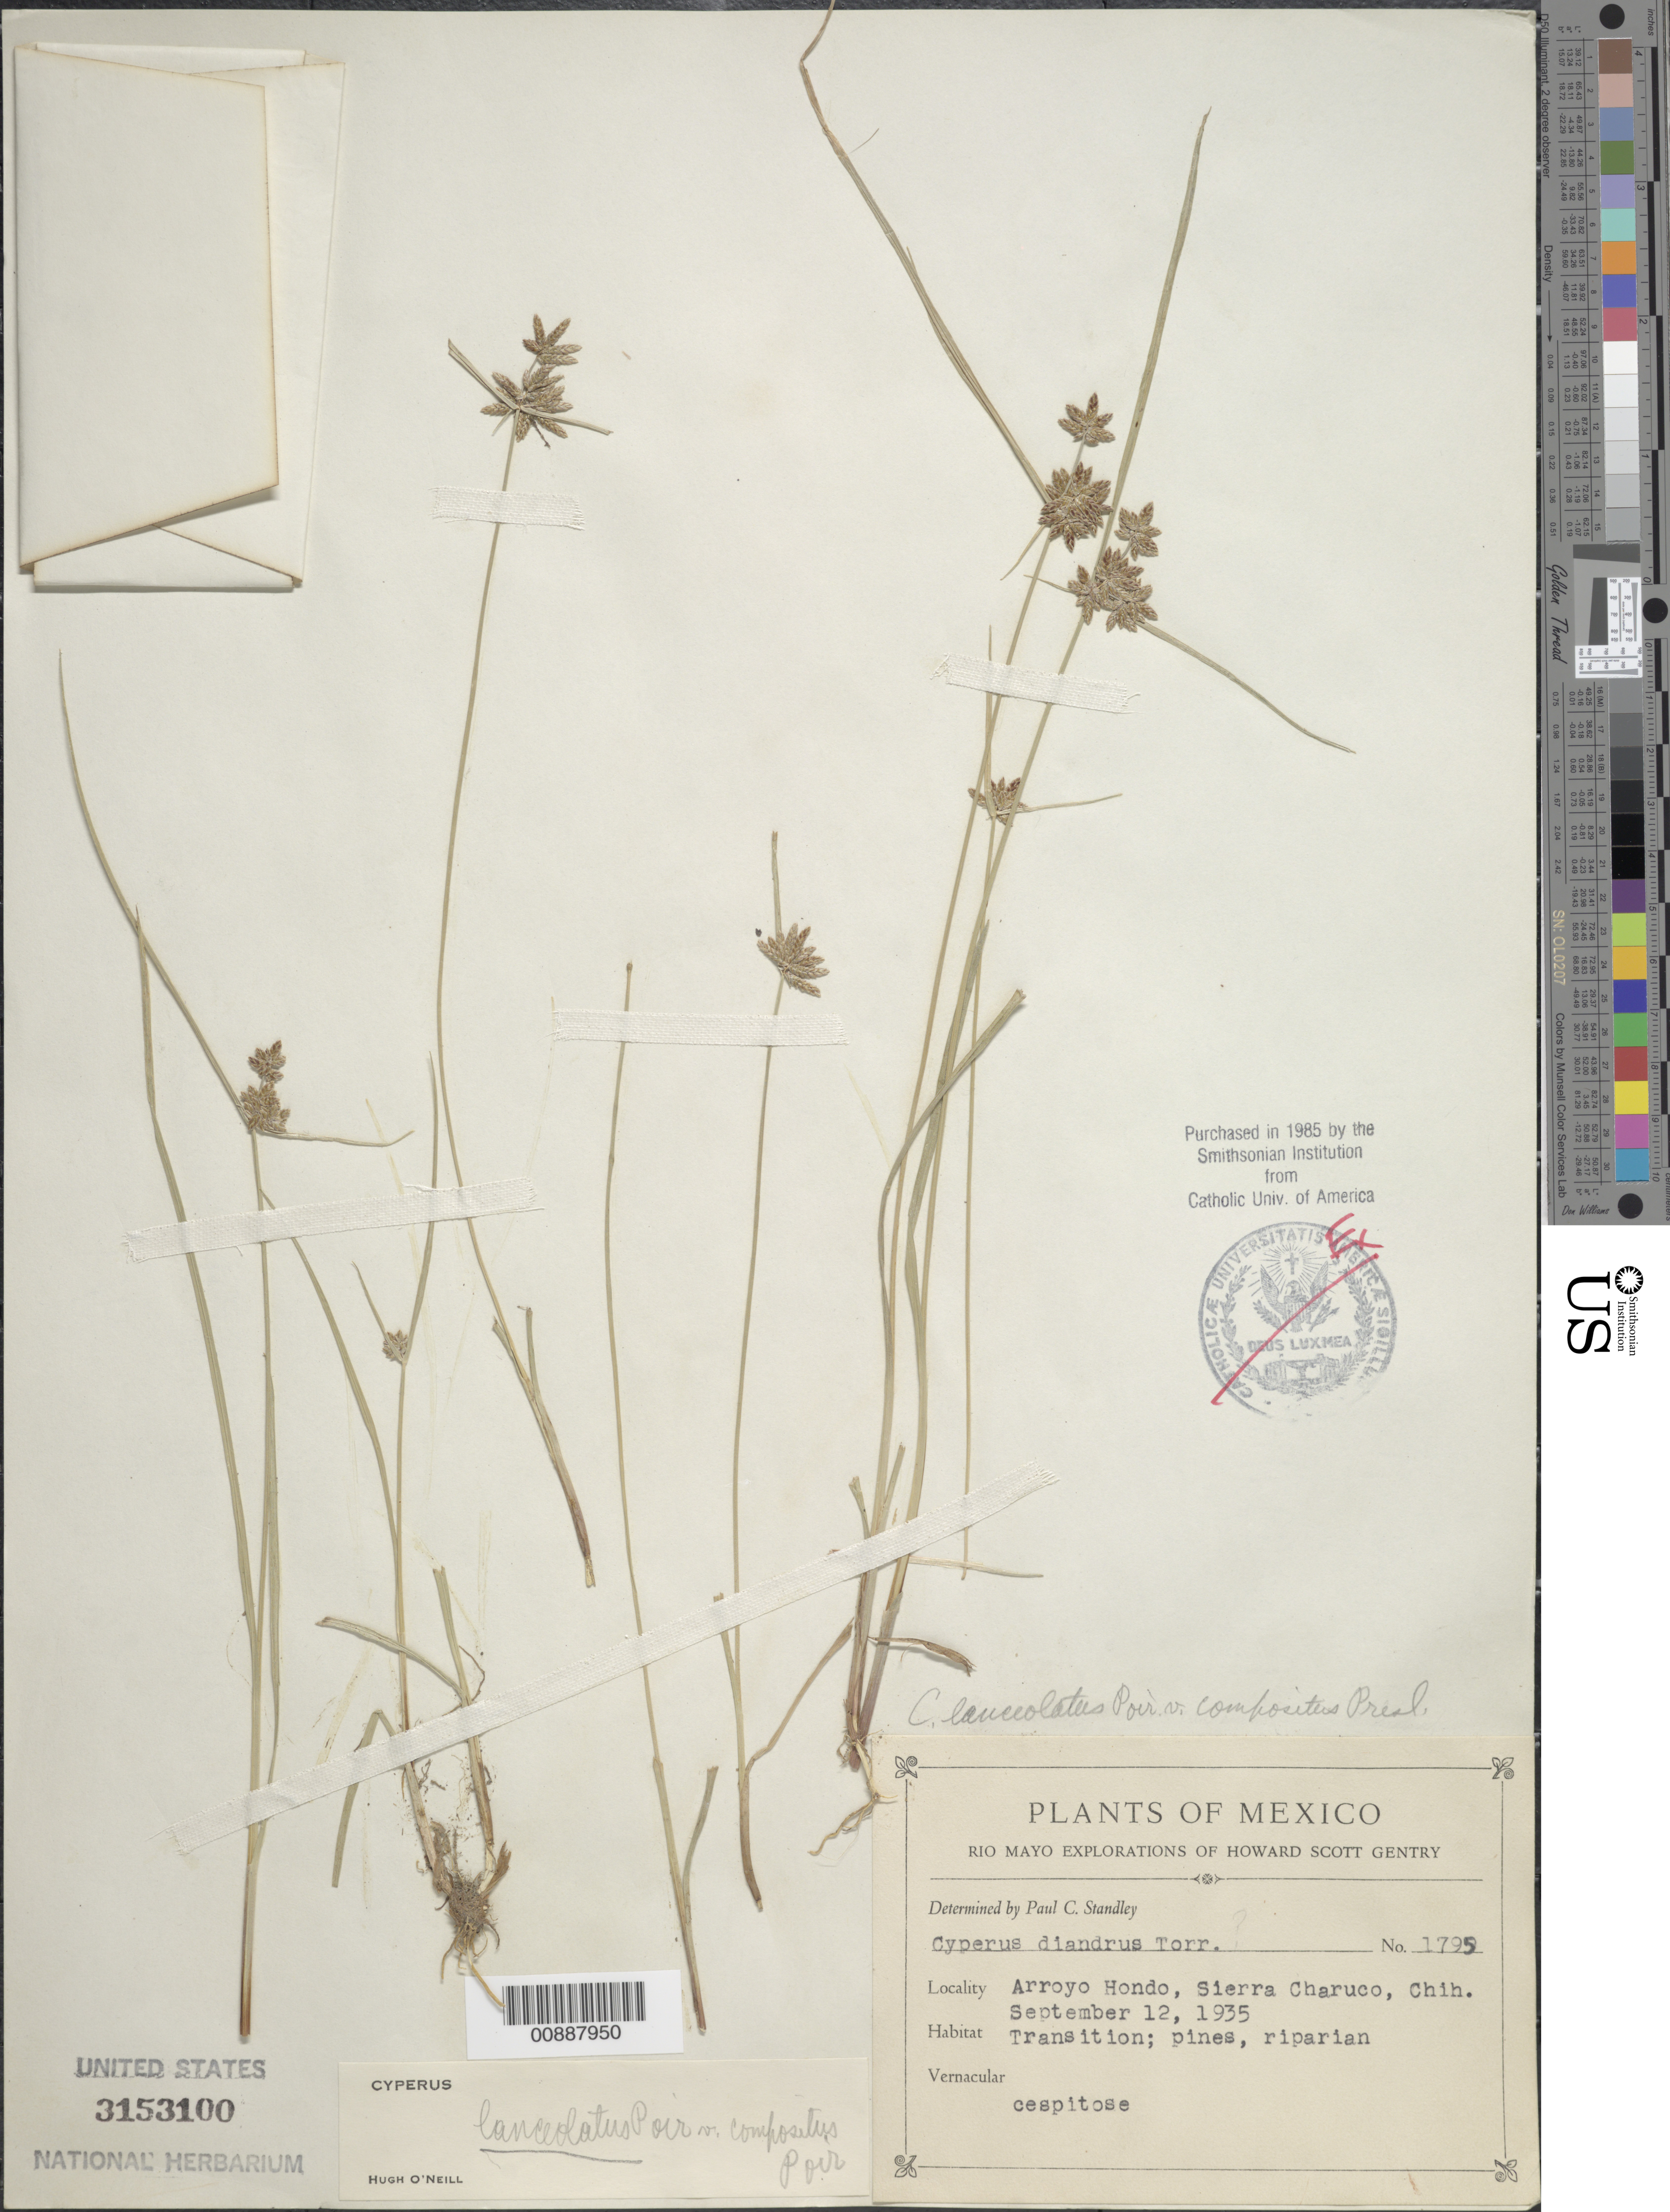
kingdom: Plantae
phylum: Tracheophyta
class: Liliopsida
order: Poales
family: Cyperaceae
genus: Cyperus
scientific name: Cyperus lanceolatus var. compositus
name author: J. Presl & C. Presl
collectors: H. S. Gentry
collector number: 1795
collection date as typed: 12 Sep 1935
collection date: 1935-09-12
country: Mexico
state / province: Chihuahua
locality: Arroyo Hondo, Sierra Charuco, Chihuahua.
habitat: Transition; pines, riparian.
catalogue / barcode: US 3153100